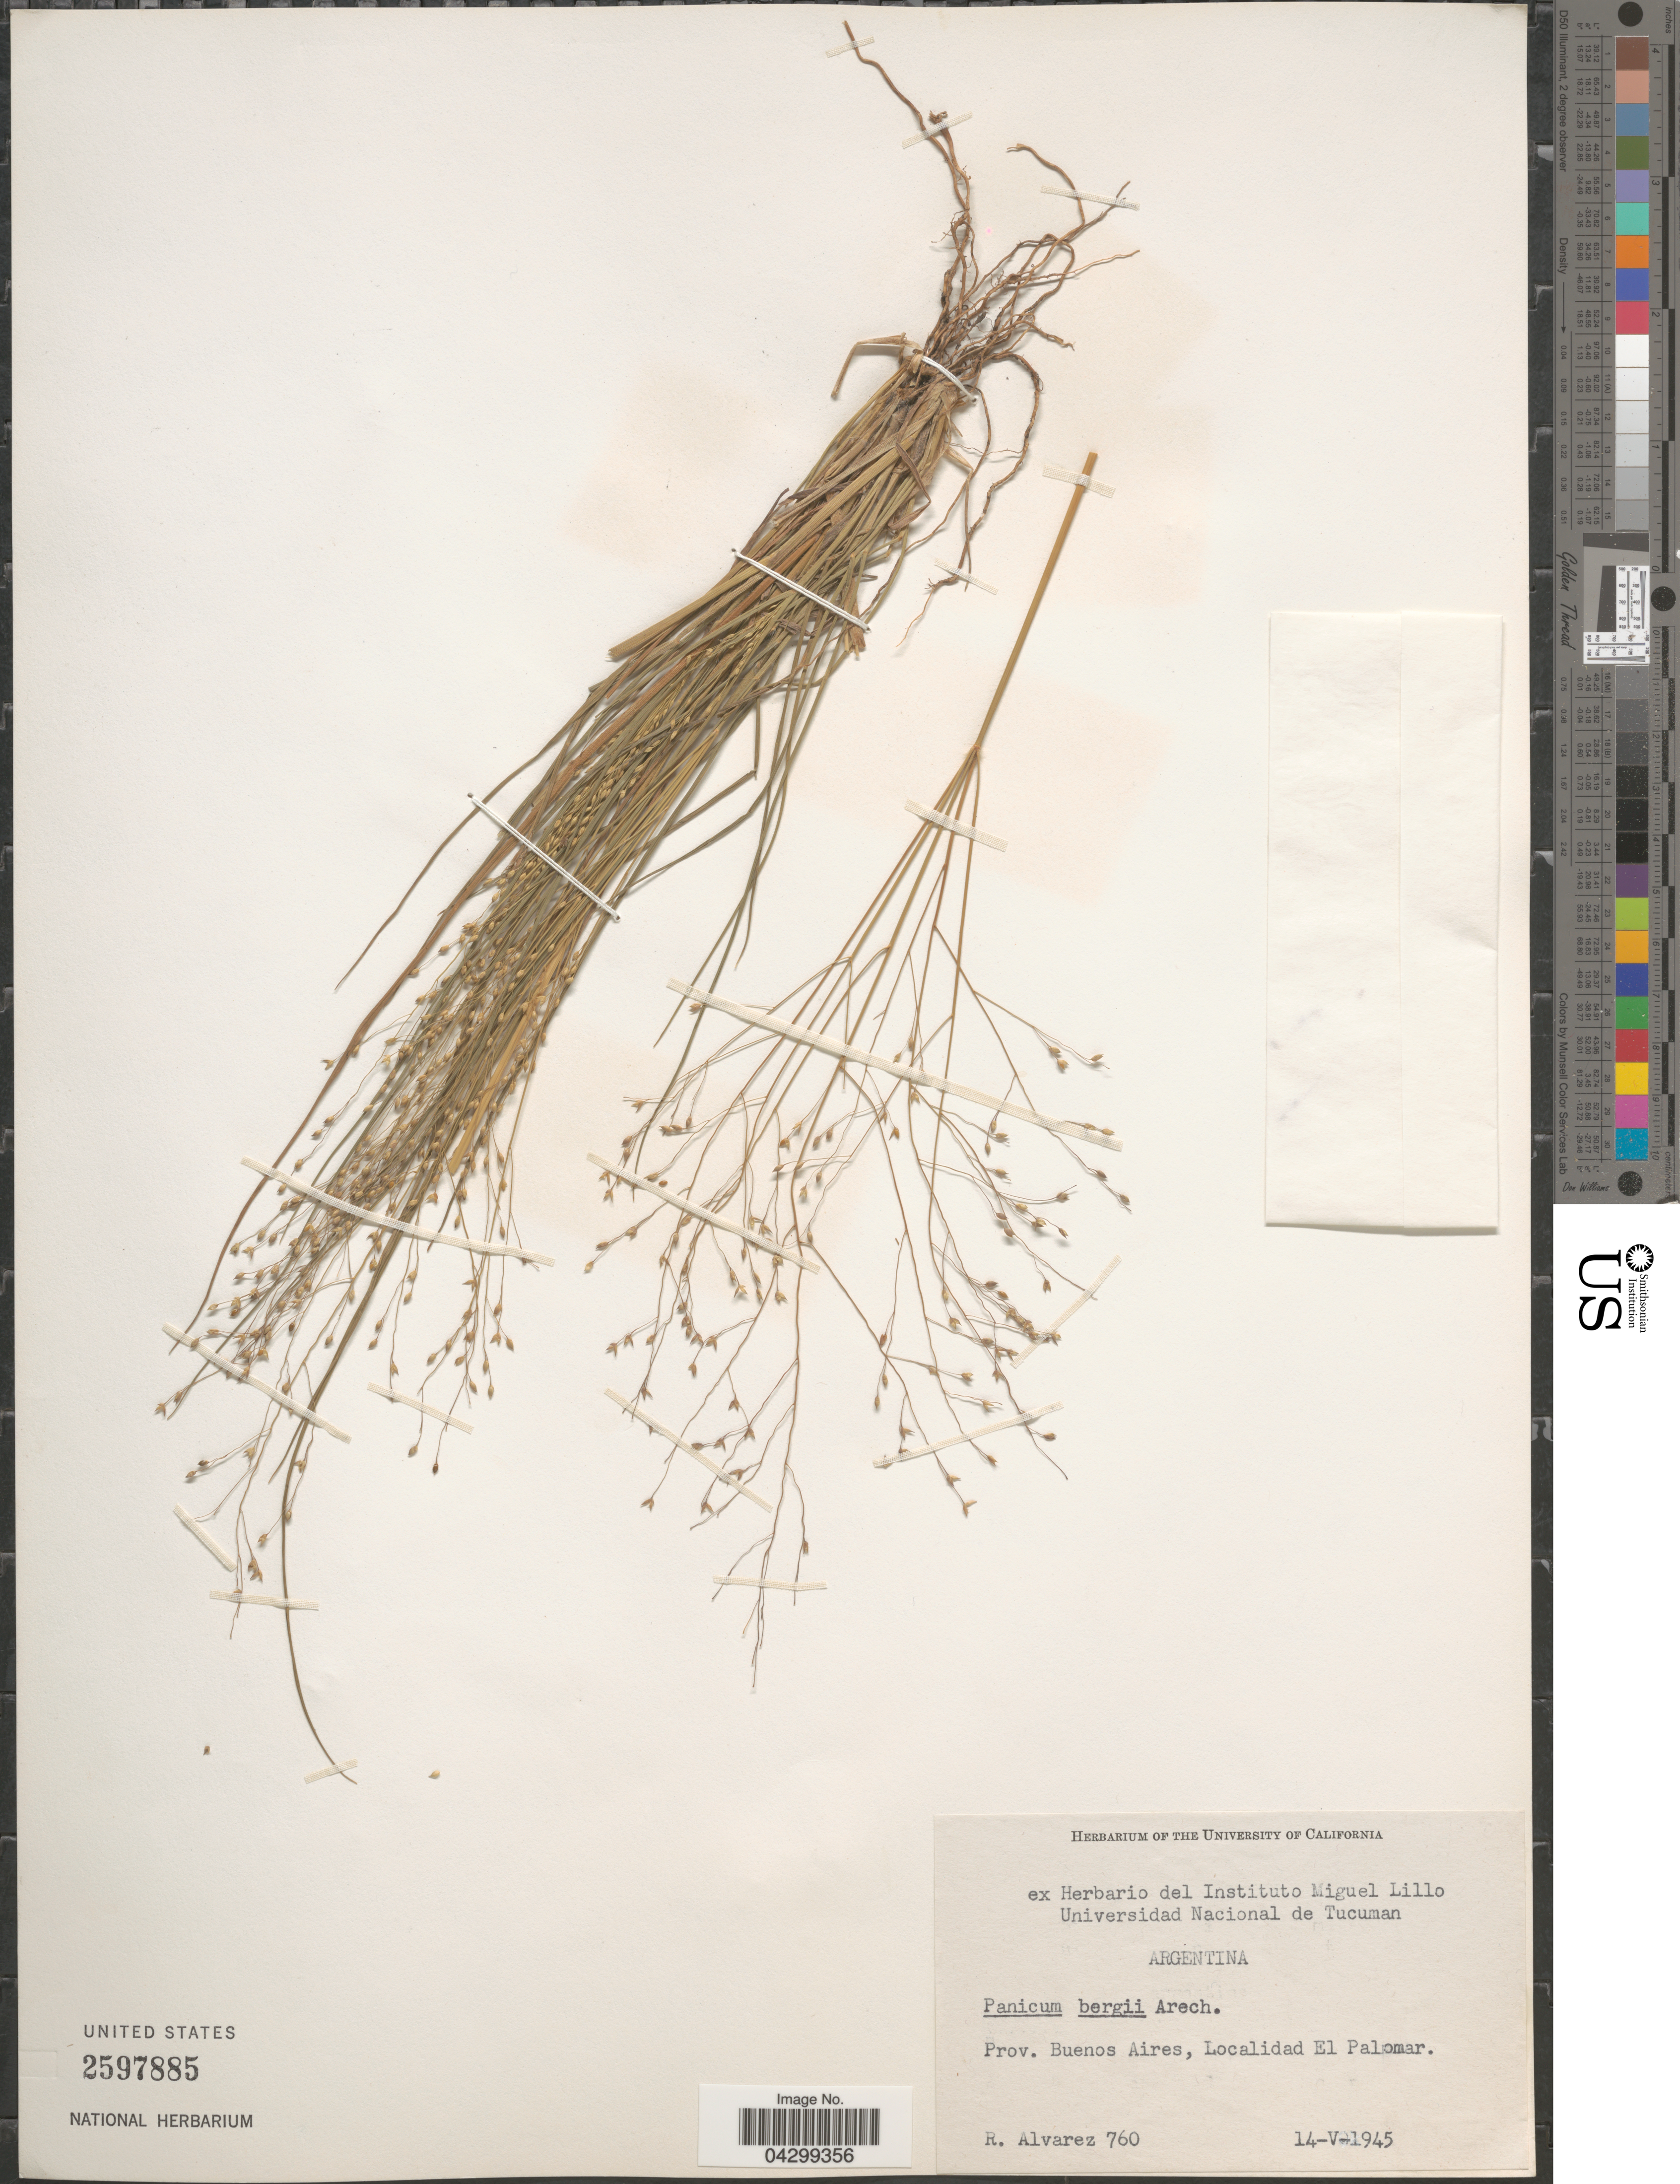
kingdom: Plantae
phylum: Tracheophyta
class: Liliopsida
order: Poales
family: Poaceae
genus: Panicum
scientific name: Panicum bergii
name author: Arechav.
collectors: R. Álvarez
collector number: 760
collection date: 1945-05-14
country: Argentina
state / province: Buenos Aires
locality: Localidad El Palomar.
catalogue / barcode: US 2597885